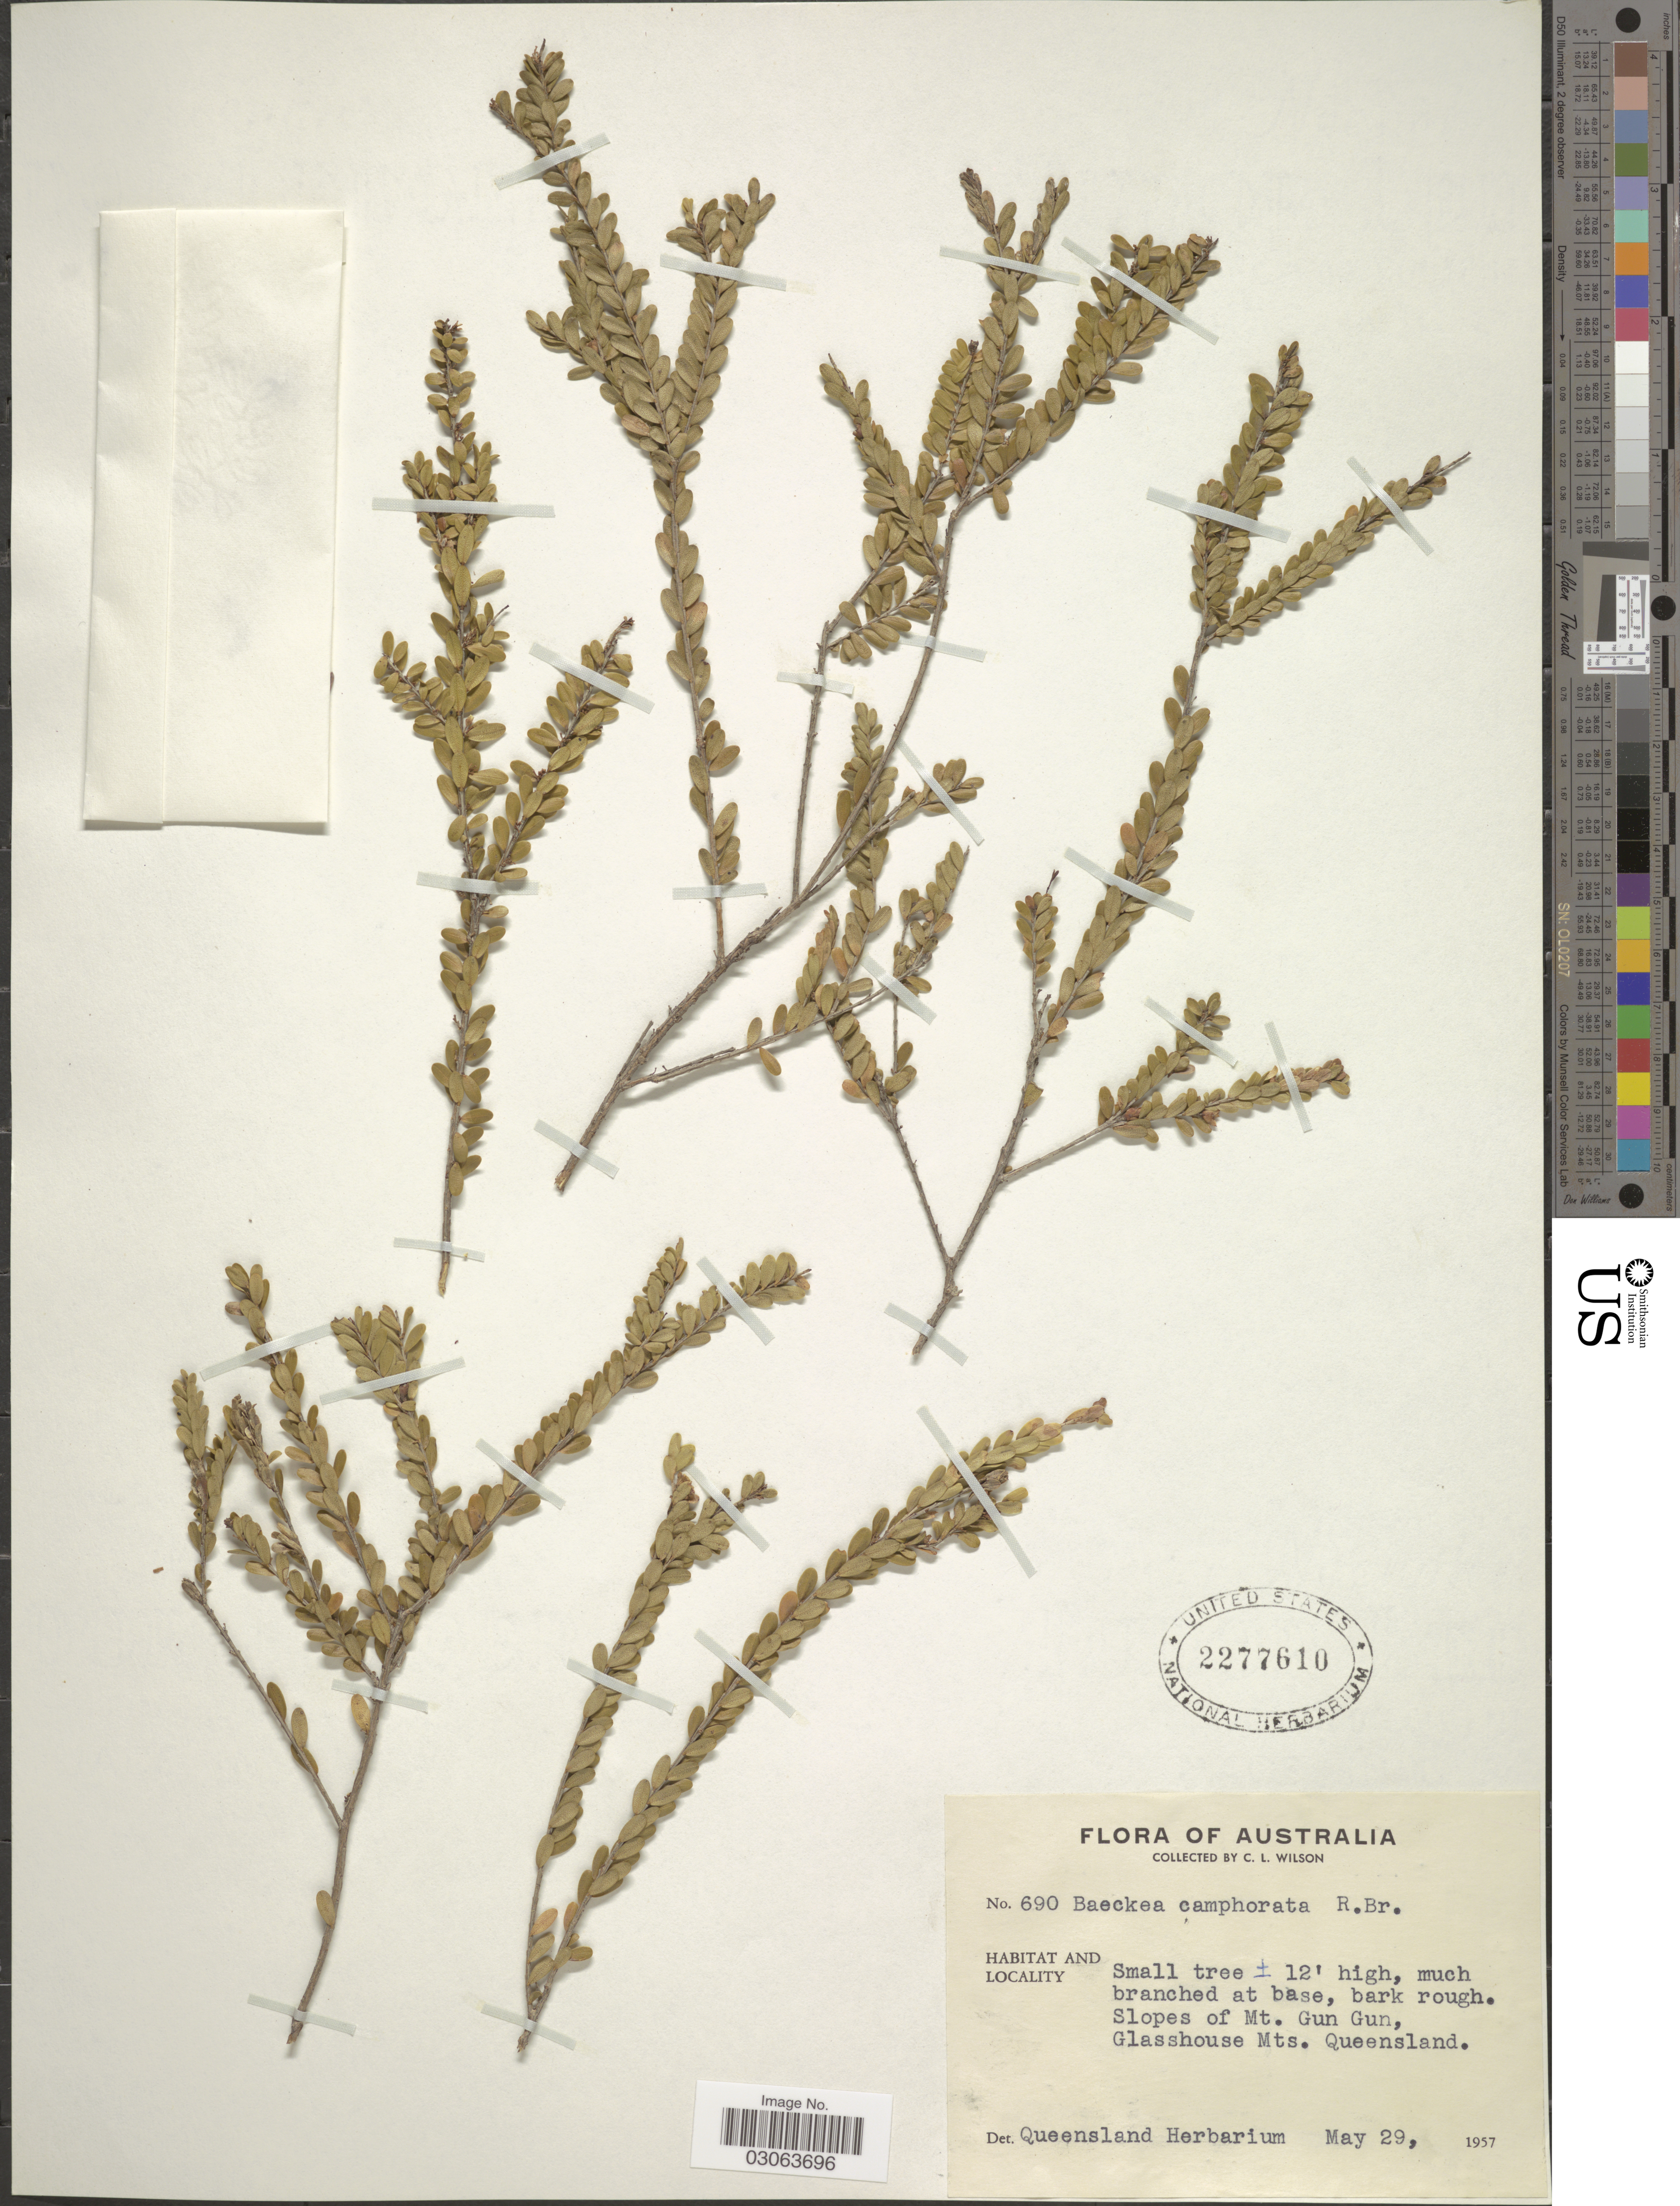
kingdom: Plantae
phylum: Tracheophyta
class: Magnoliopsida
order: Myrtales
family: Myrtaceae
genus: Triplarina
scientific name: Triplarina volcanica subsp. volcanica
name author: A.R. Bean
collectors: C. L. Wilson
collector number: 690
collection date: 1957-05-29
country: Australia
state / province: Western Australia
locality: Slopes of Mt. Gun Gun, Glasshouse Mts.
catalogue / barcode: US 2277610